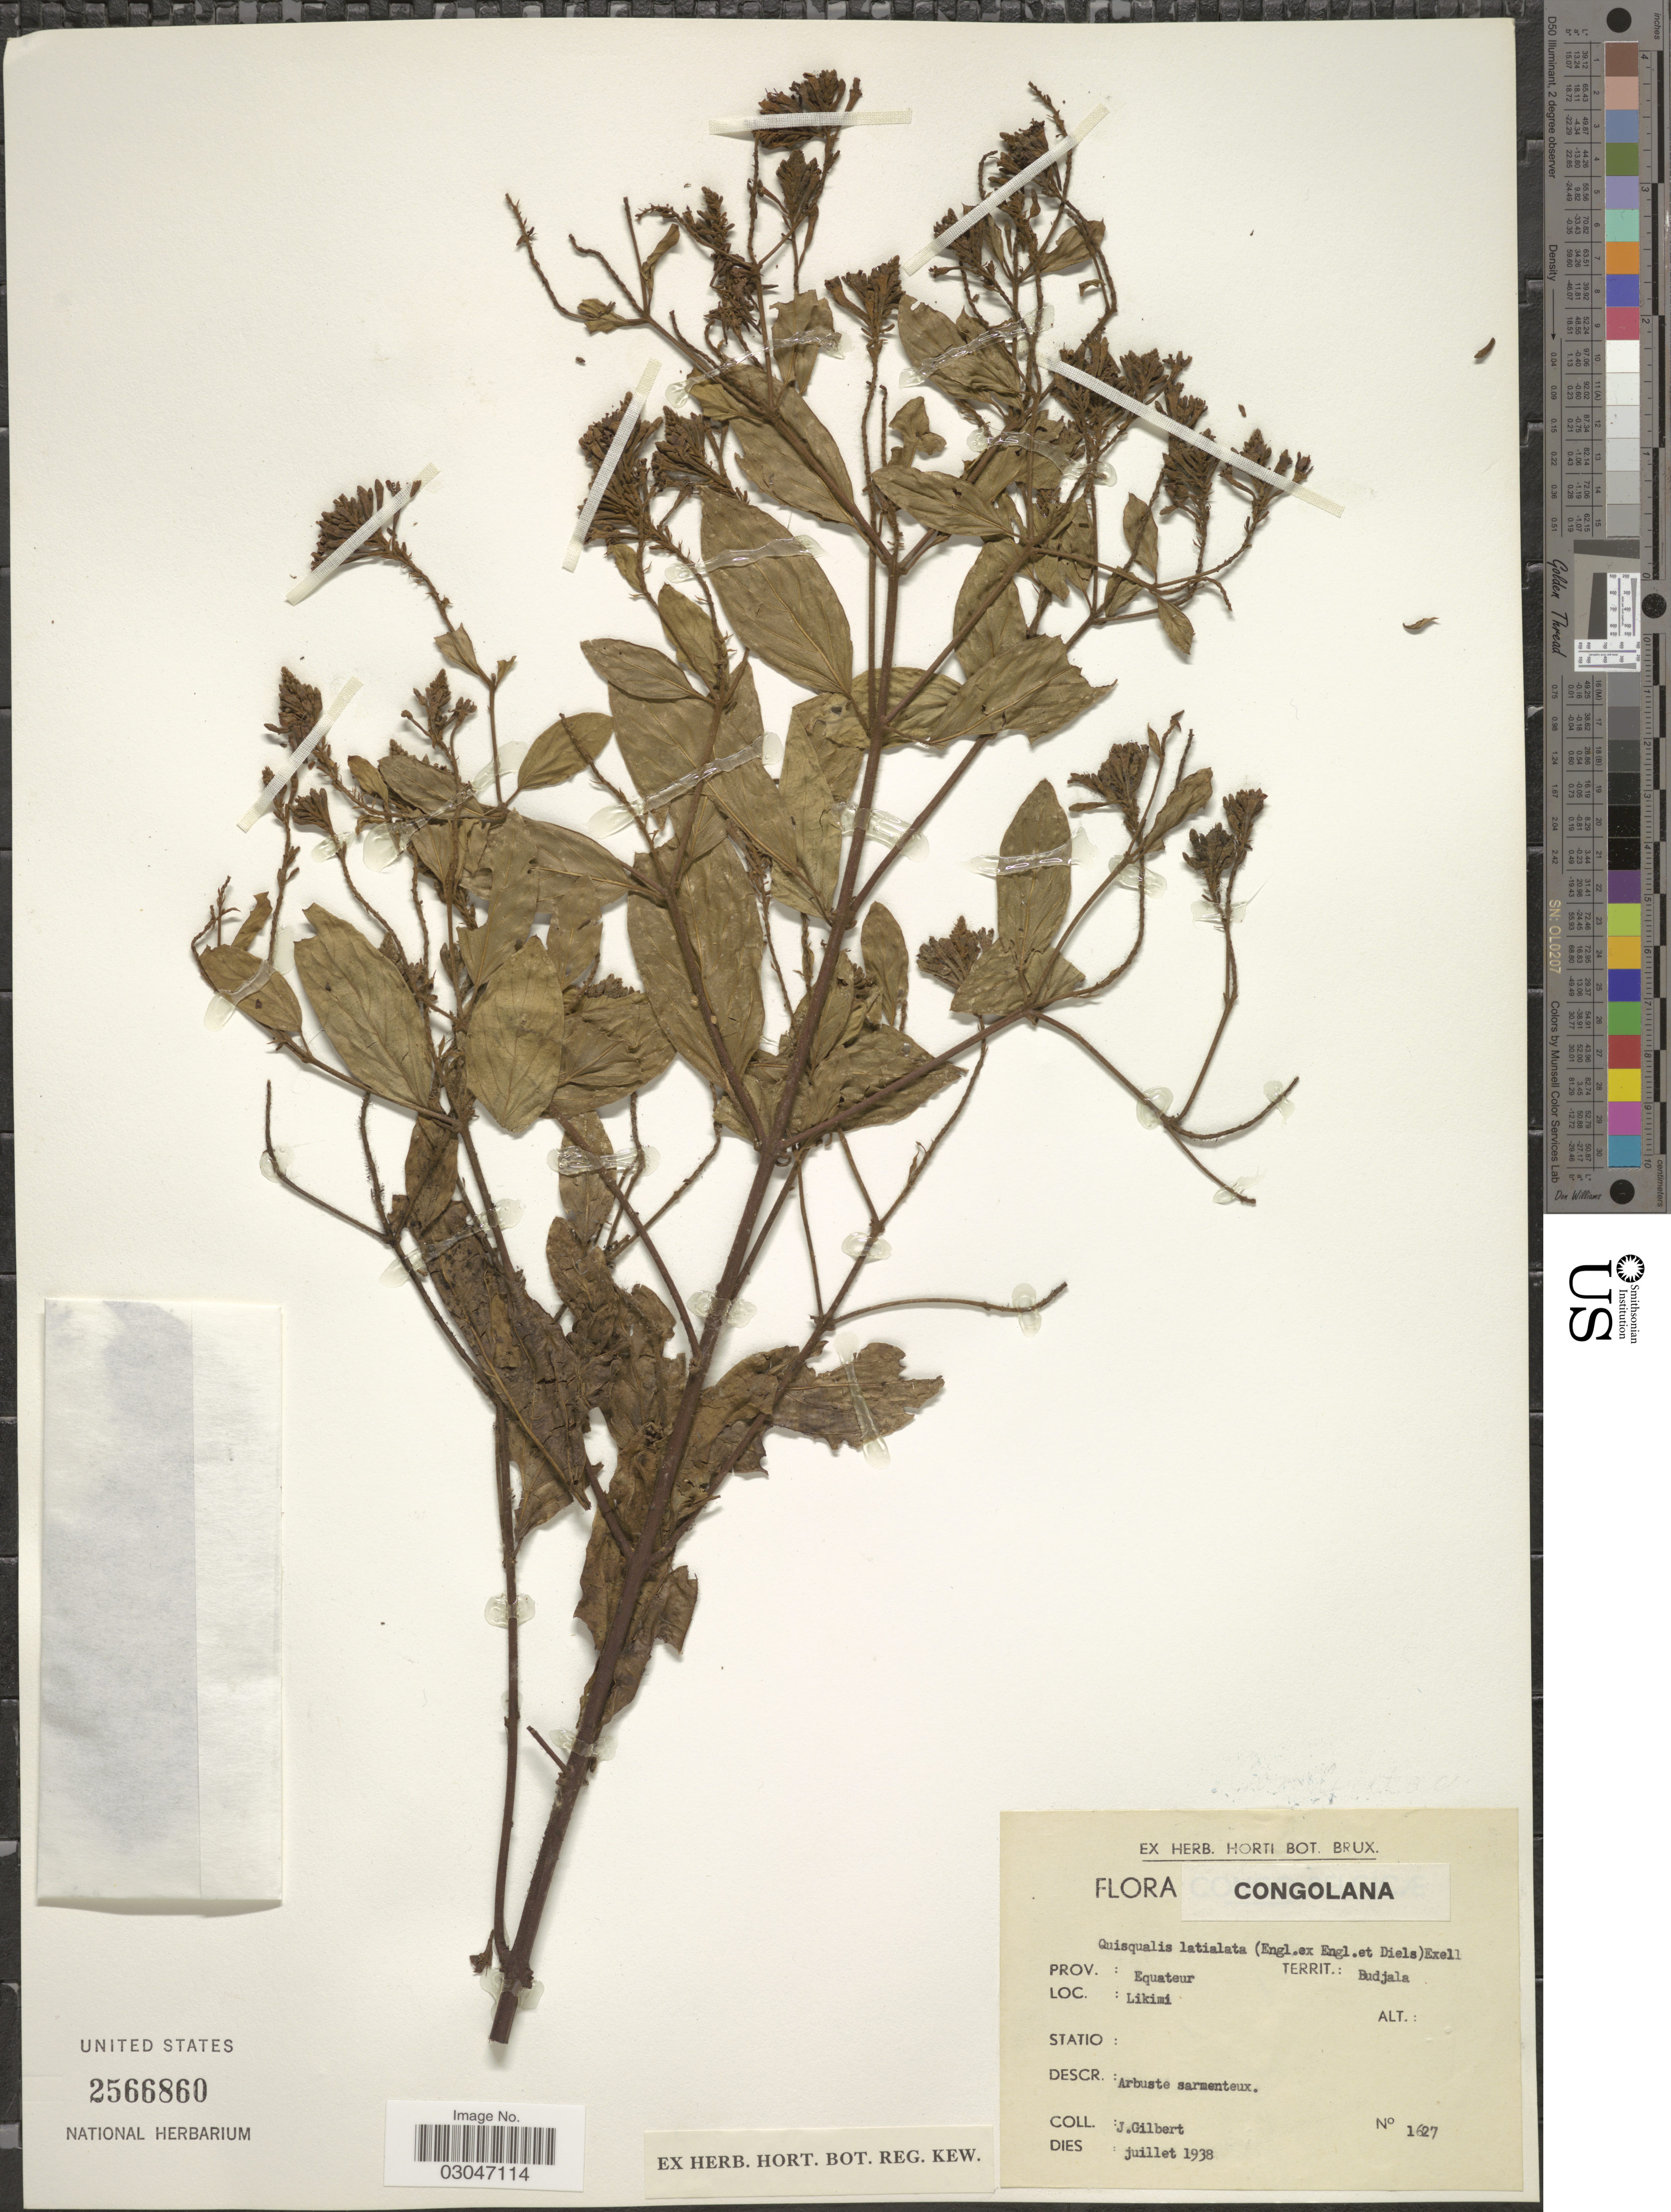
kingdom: Plantae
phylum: Tracheophyta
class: Magnoliopsida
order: Myrtales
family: Combretaceae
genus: Combretum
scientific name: Combretum latialatum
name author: Engl.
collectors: J. Gilbert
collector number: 1627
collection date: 1938-07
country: Congo, Democratic Republic of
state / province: Equateur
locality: Prov.: Equateur, Territ.: Budjala, Likimi.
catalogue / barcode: US 2566860